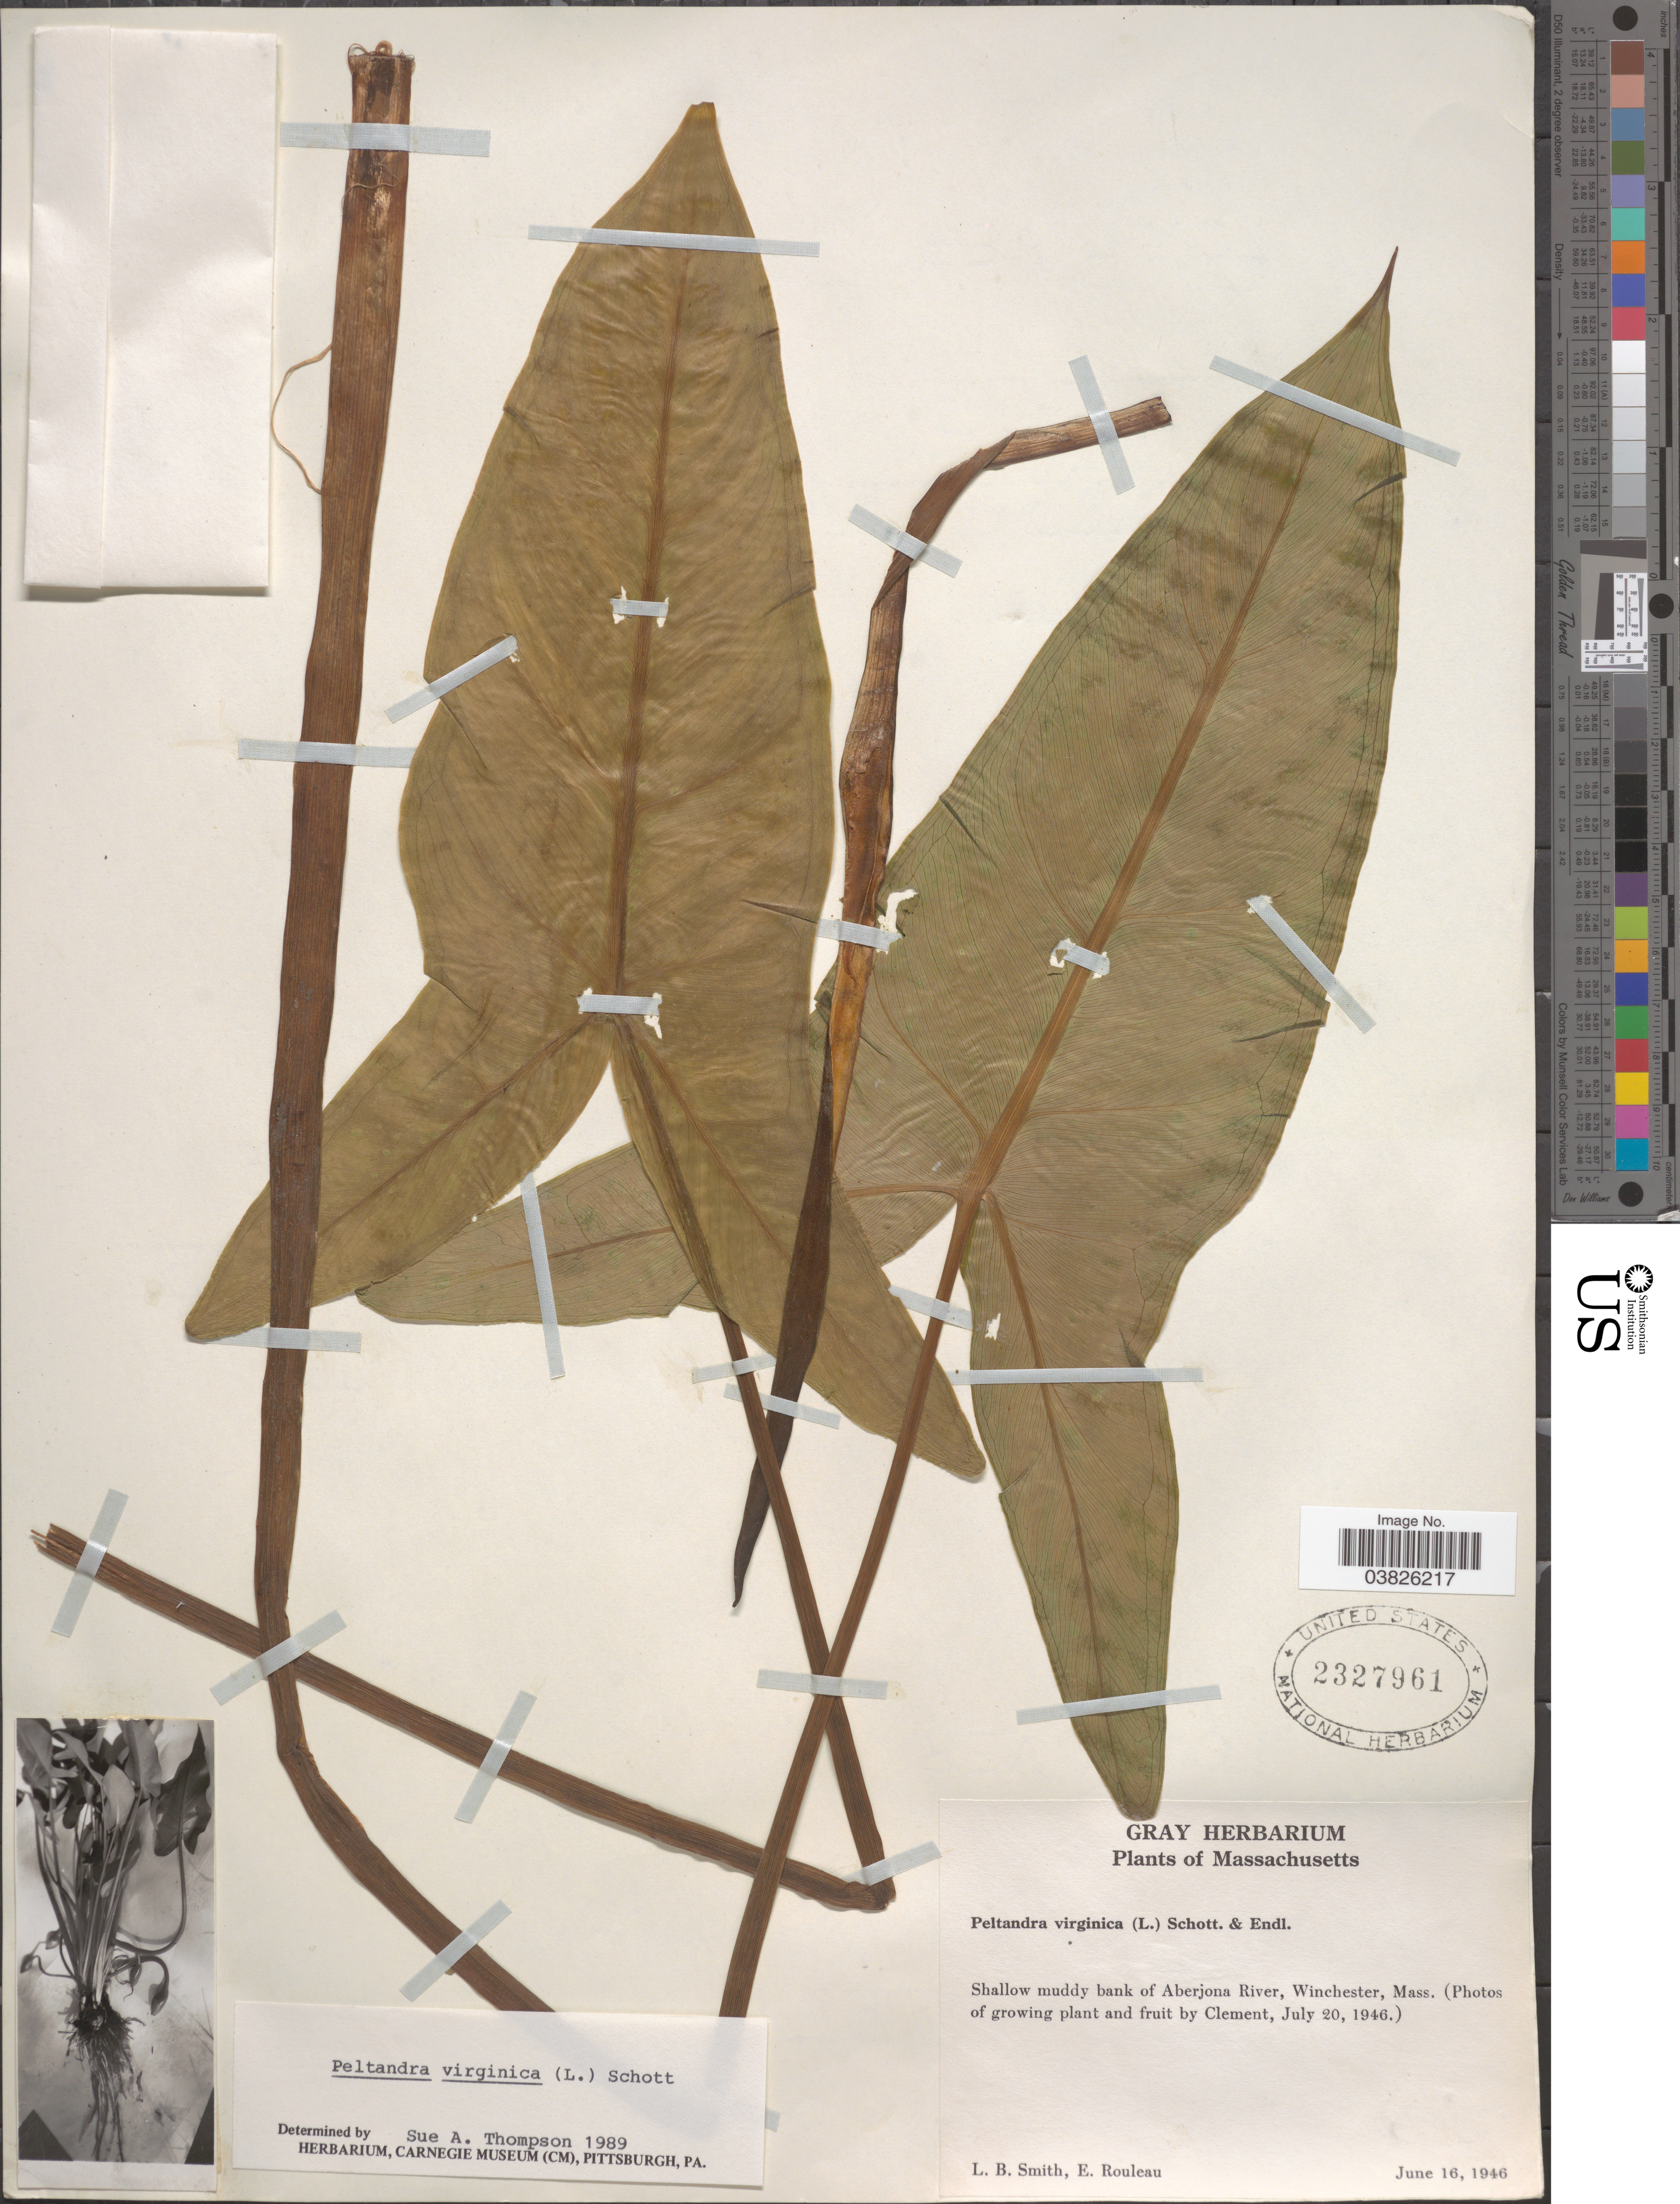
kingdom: Plantae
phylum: Tracheophyta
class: Liliopsida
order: Alismatales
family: Araceae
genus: Peltandra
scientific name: Peltandra virginica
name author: (L.) Schott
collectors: L. Smith & E. Rouleau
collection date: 1946-06-16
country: United States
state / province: Massachusetts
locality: Shallow muddy bank of Aberjona River, Winchester.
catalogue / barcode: US 2327961